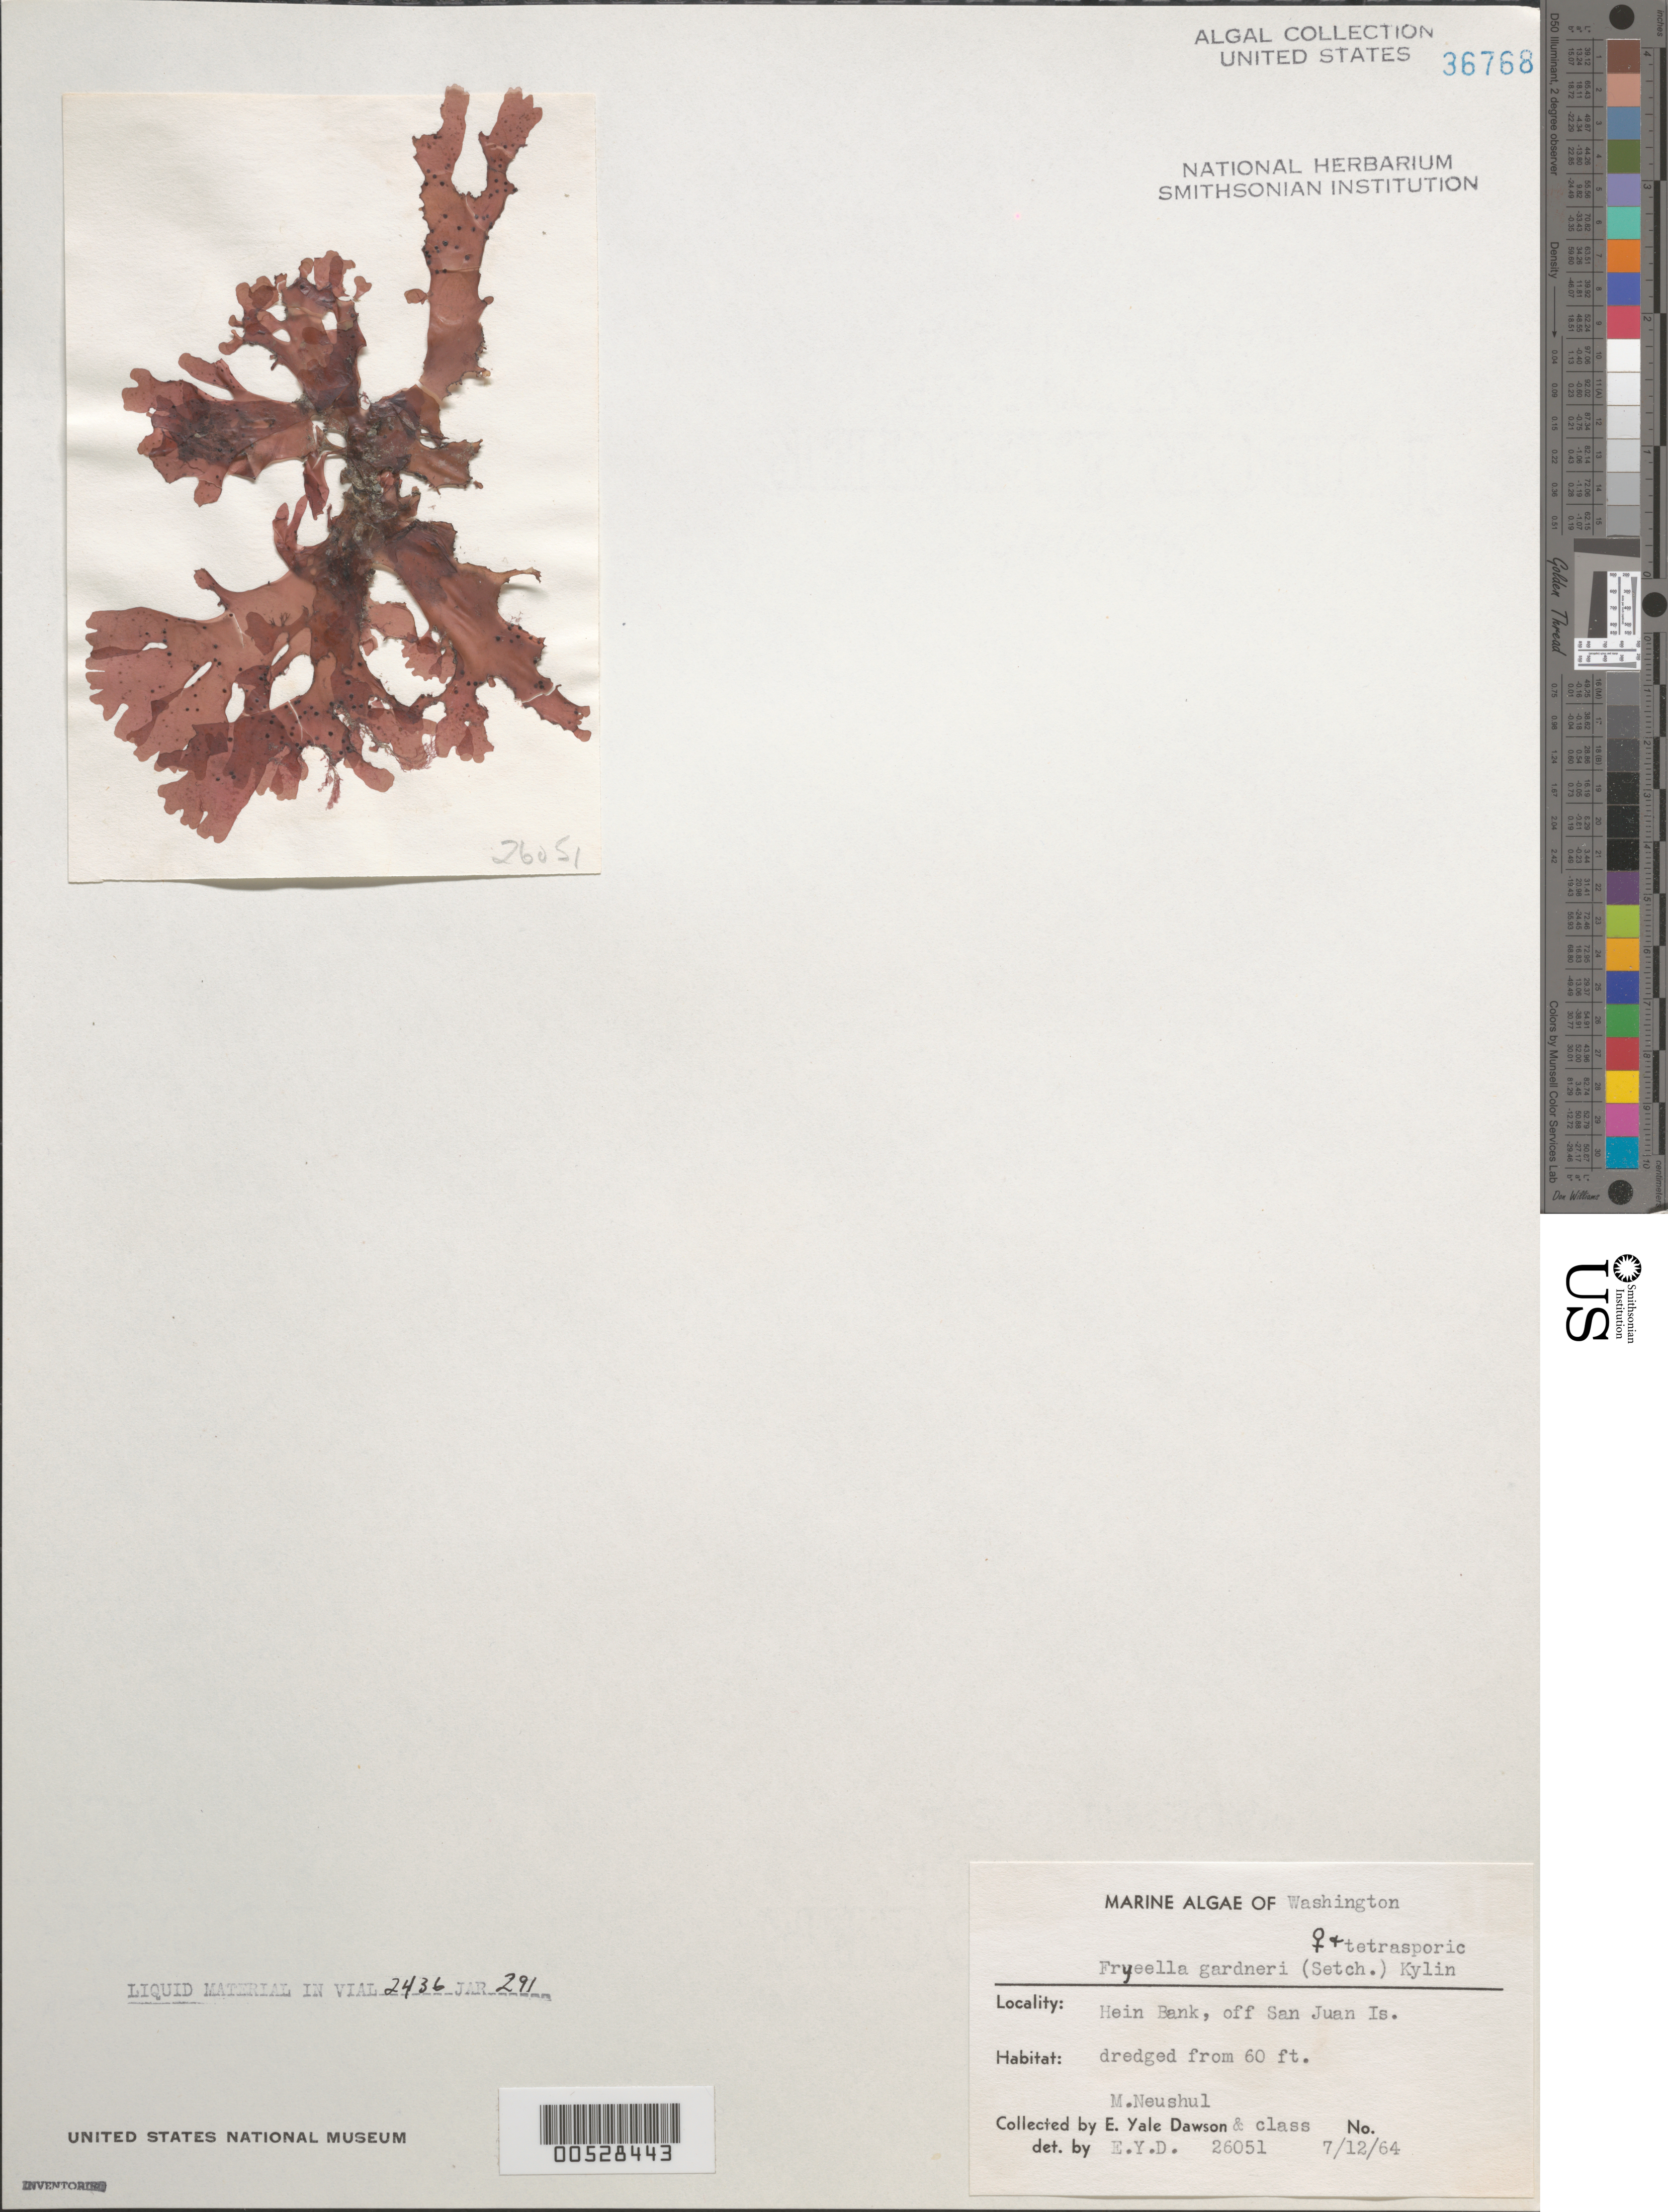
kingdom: Plantae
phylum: Rhodophyta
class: Florideophyceae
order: Rhodymeniales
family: Fryeellaceae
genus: Fryeella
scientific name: Fryeella gardneri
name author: (Setch.) Kylin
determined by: Dawson, E. Y.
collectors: E. Y. Dawson & M. Neushul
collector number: EYD 26051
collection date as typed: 12 Jul 1963 or 12 Jul 1964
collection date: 1963-07-12 or 1964-07-12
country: United States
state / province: Washington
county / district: San Juan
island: San Juan Island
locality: Hein Bank, off San Juan Island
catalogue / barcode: US 36768